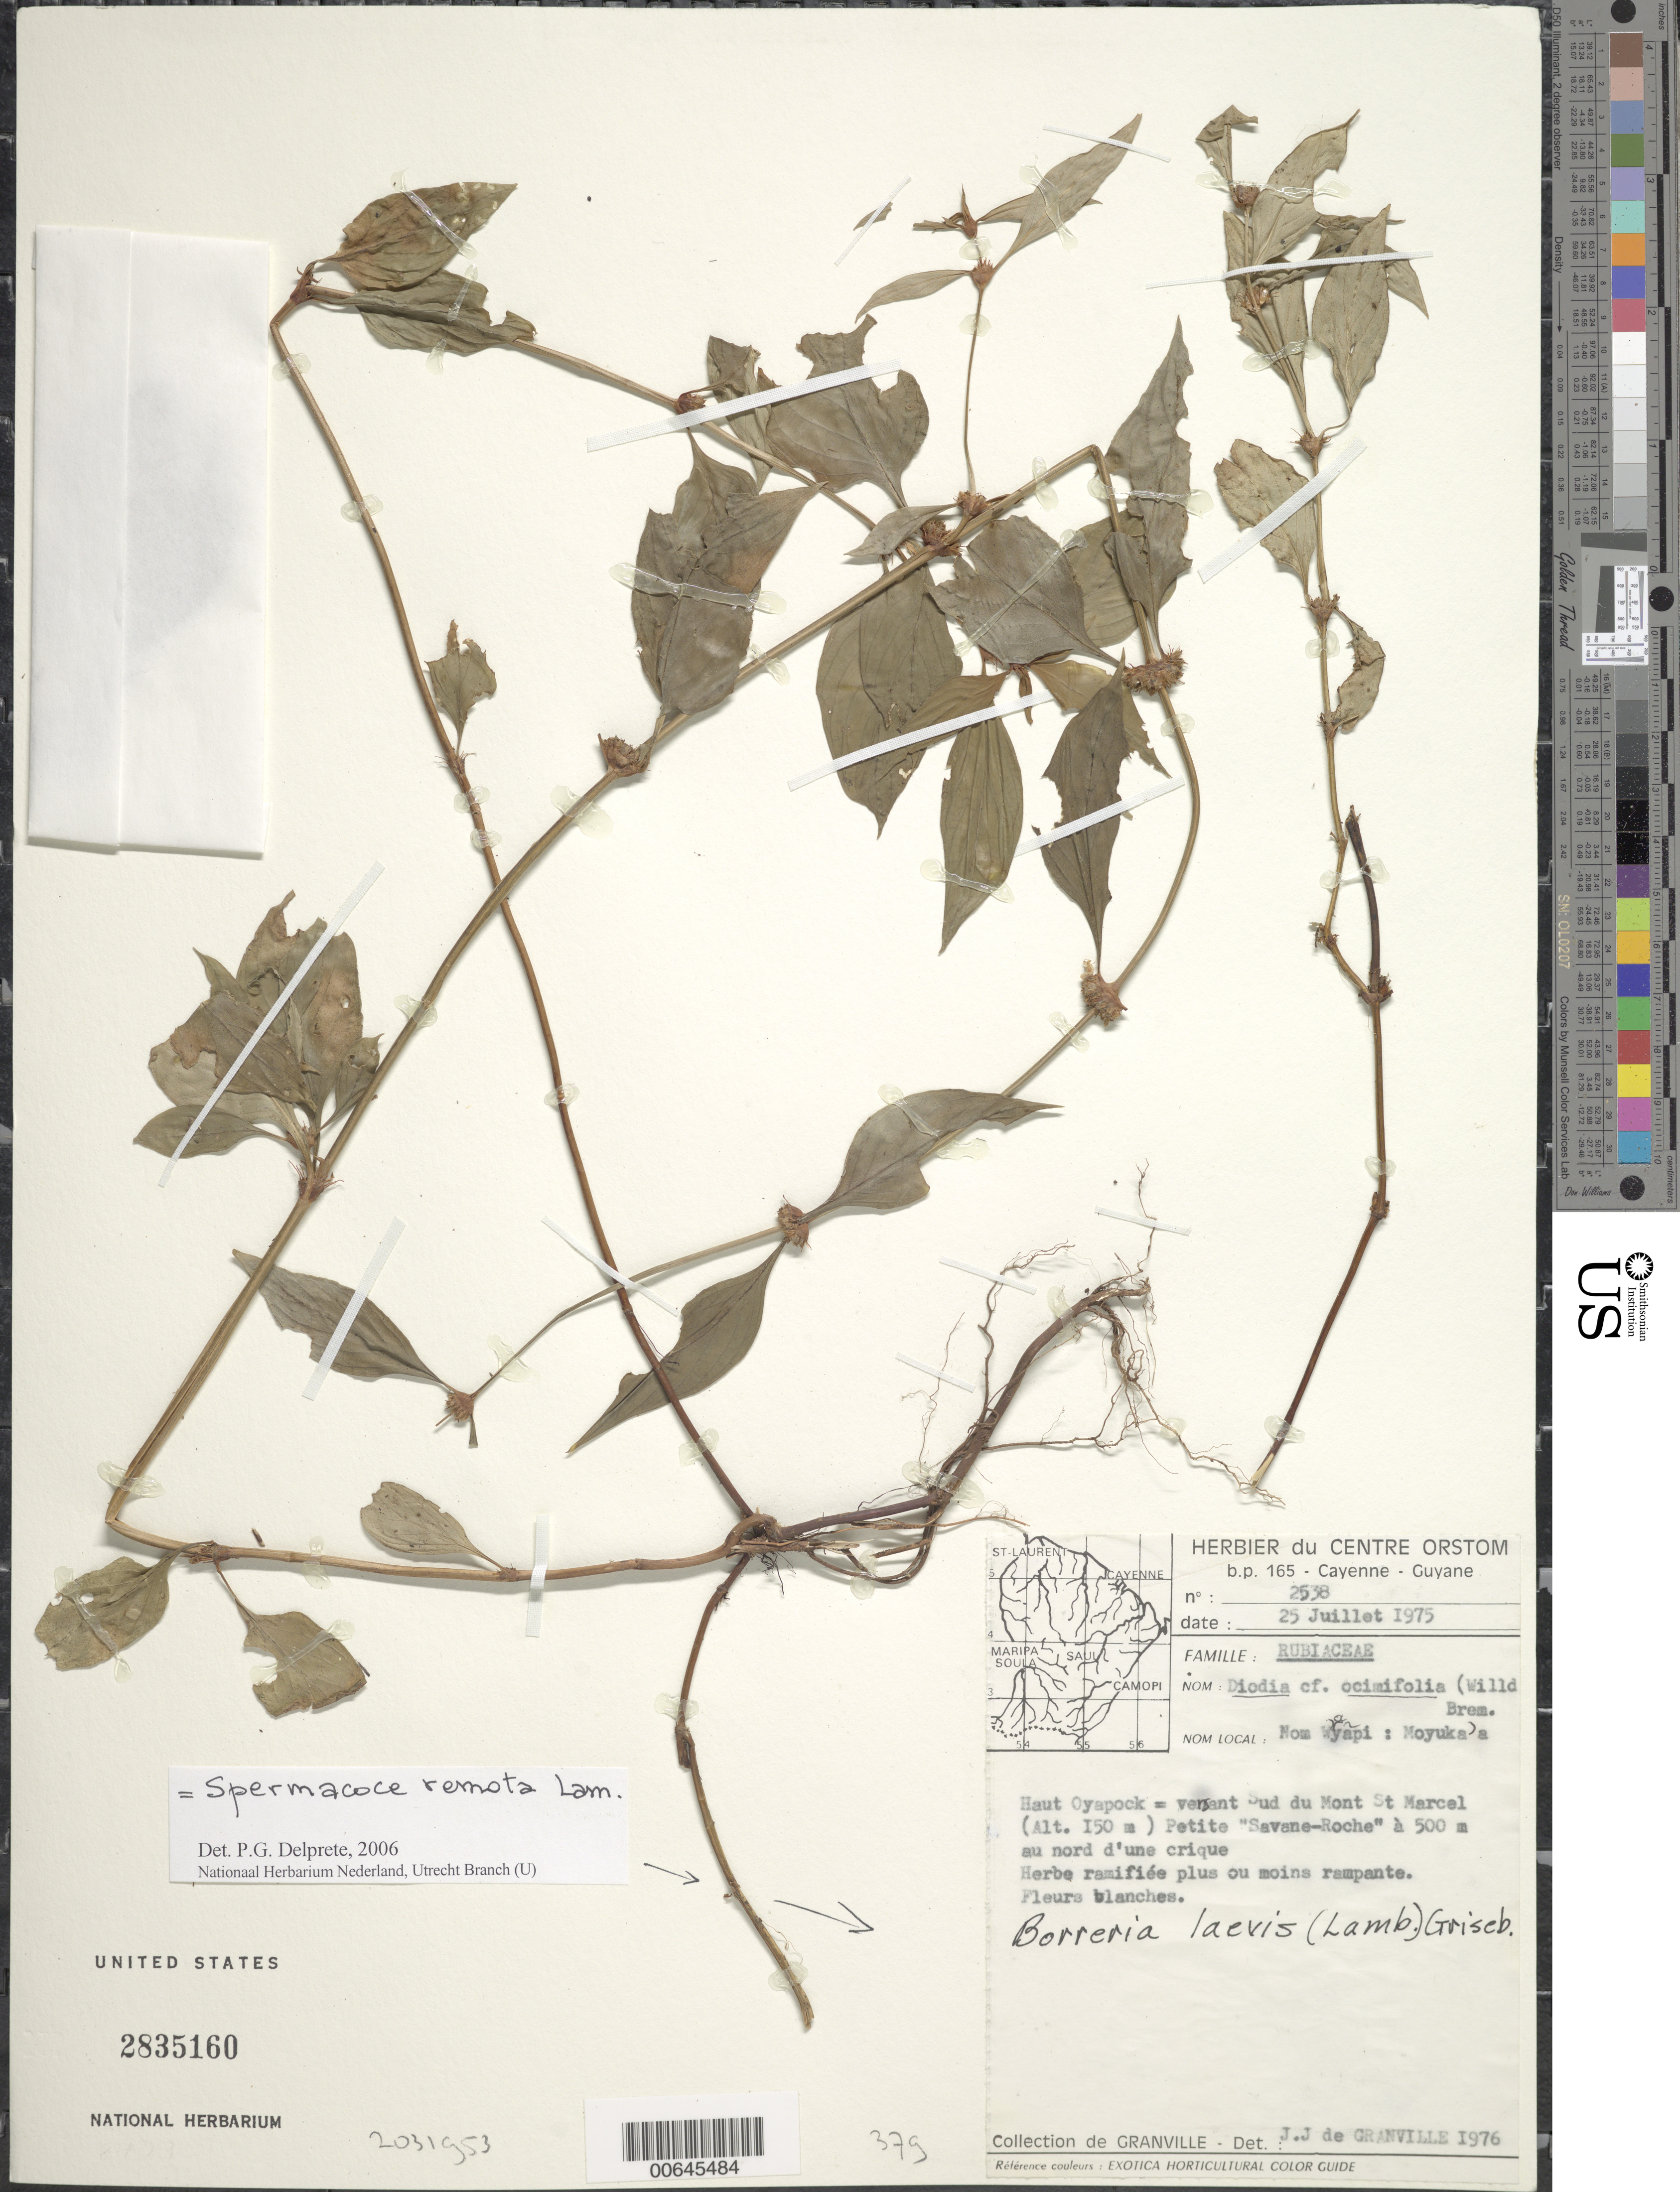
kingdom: Plantae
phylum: Tracheophyta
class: Magnoliopsida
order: Gentianales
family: Rubiaceae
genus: Spermacoce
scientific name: Spermacoce remota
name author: Lam.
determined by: Delprete, P. G., Herb. de Guyane Cay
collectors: J.-J. de Granville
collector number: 2538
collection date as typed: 25-Jul-75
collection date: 1975-07-25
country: French Guiana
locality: Haut Oyapock, versant S du Mont St. Marcel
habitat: Petite "Savane-Roche" a 500m au nord d'une crique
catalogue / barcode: US 2835160